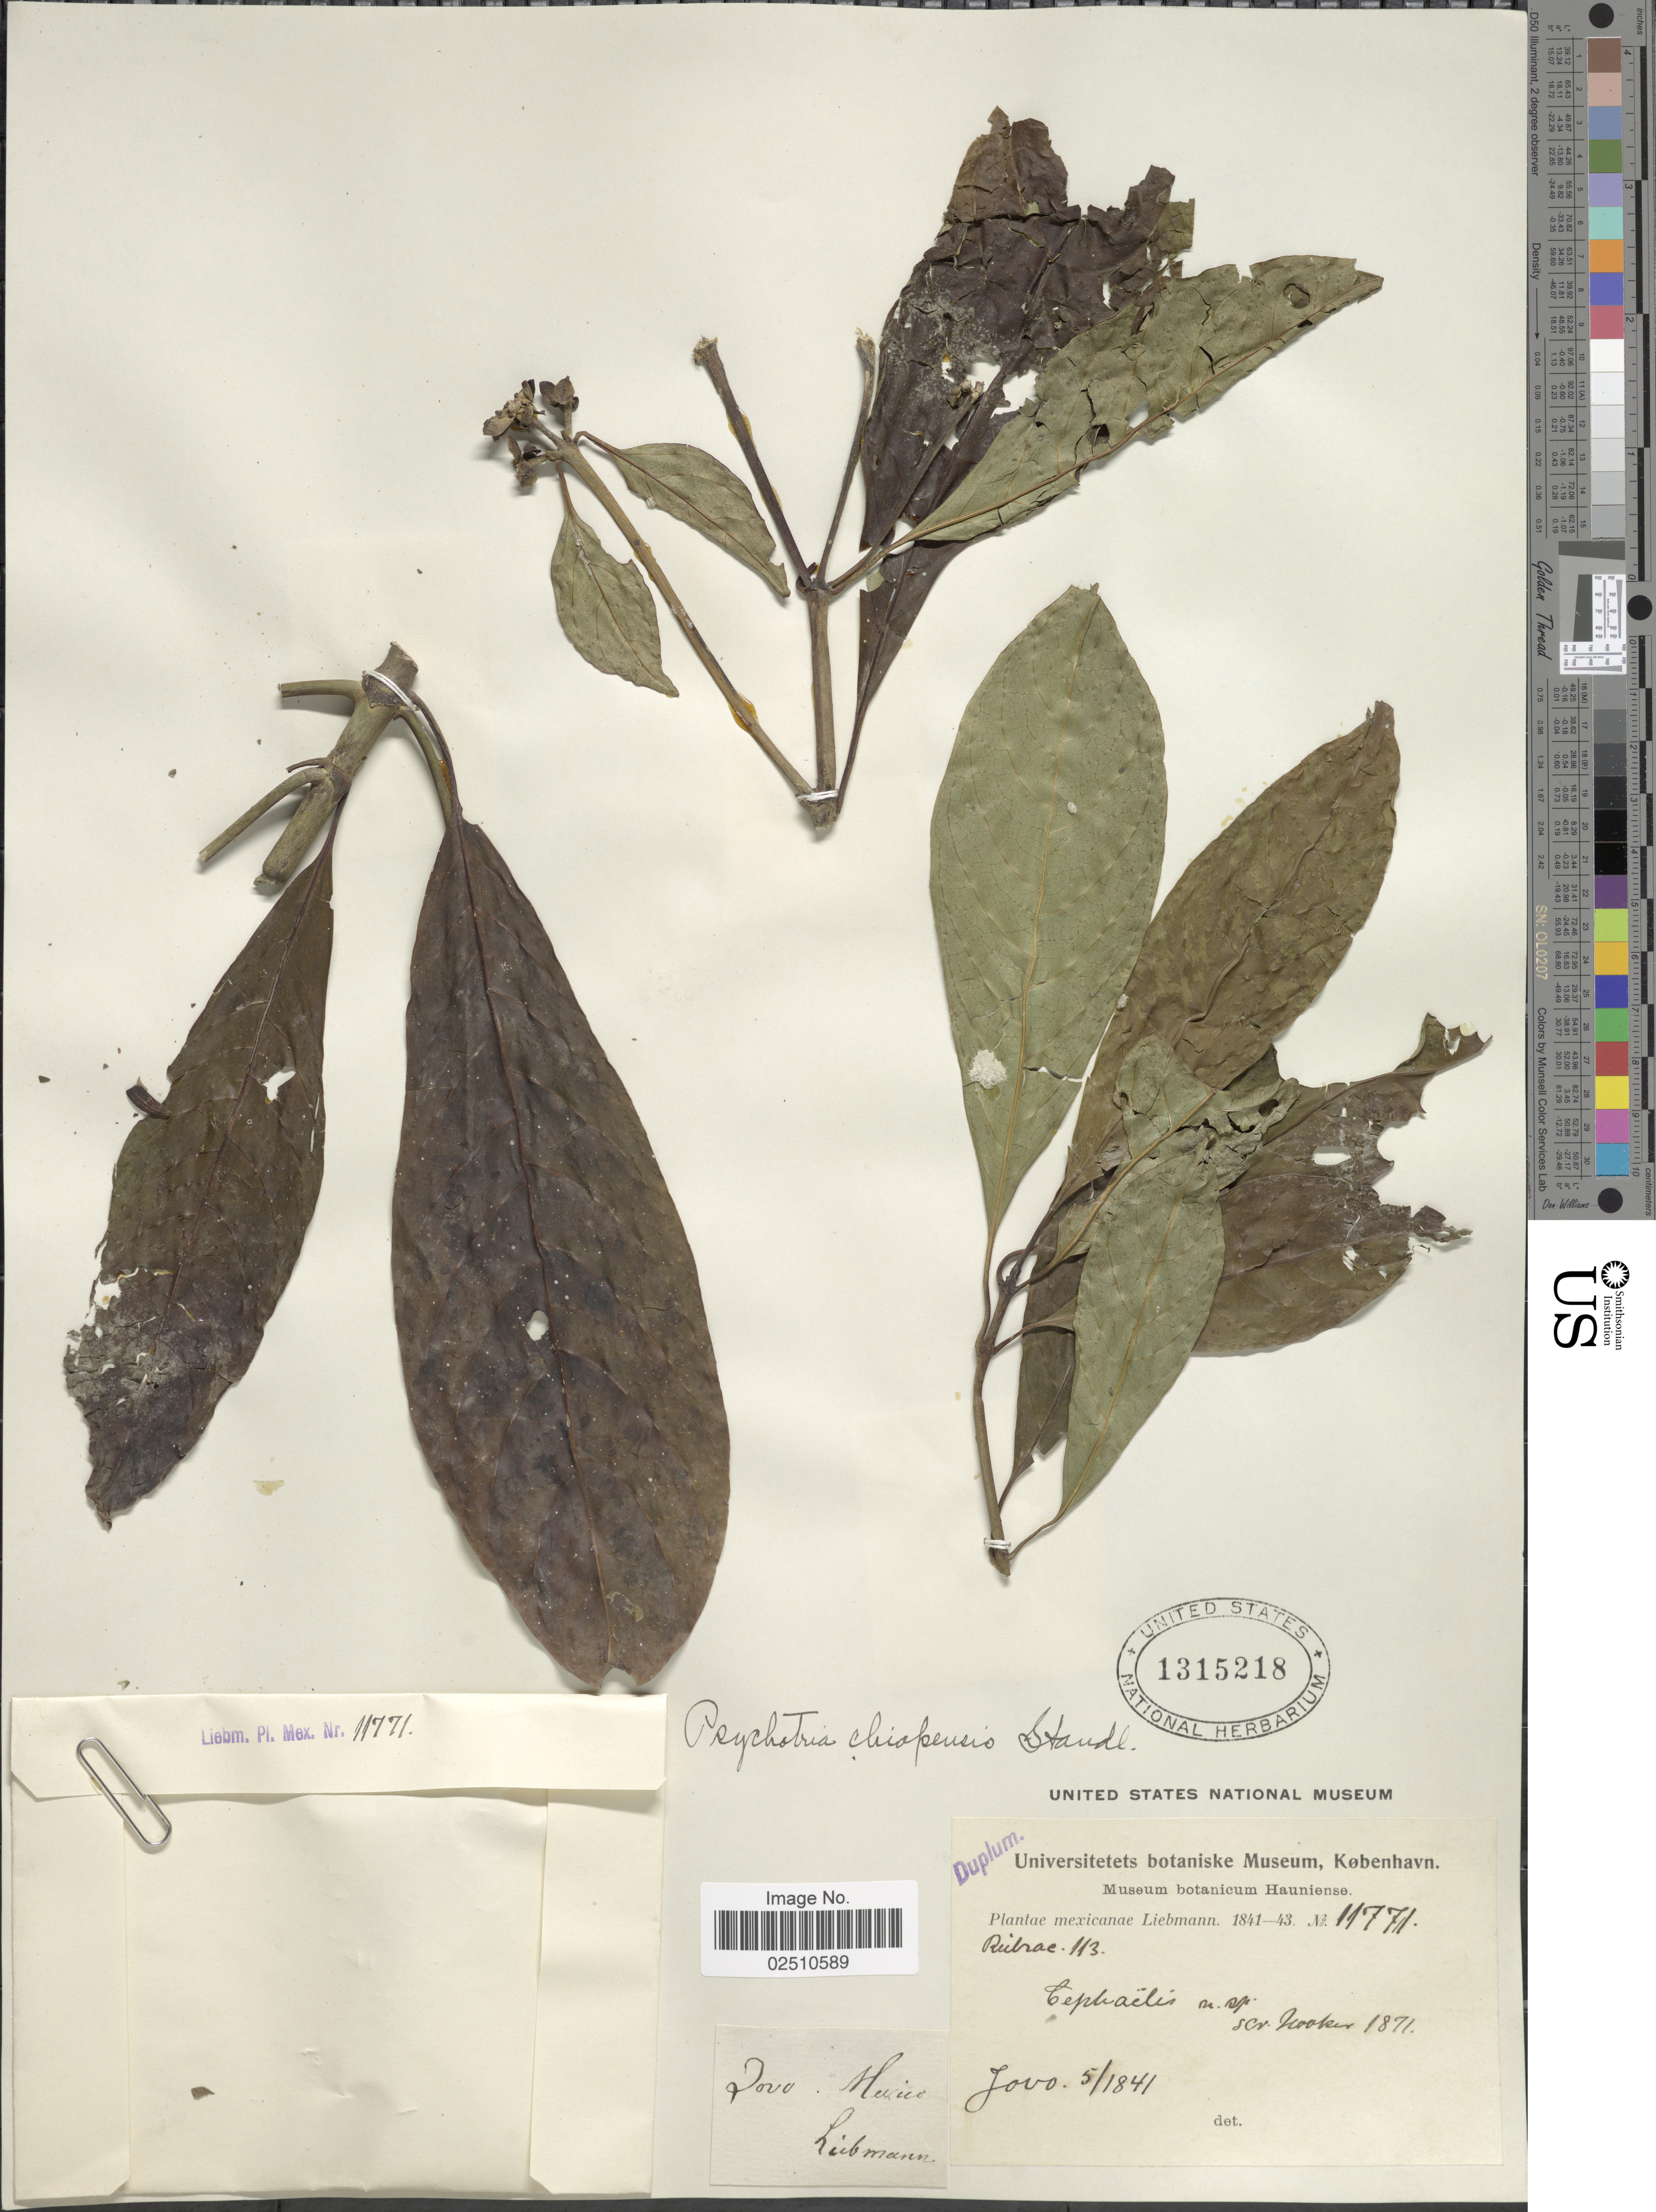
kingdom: Plantae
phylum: Tracheophyta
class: Magnoliopsida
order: Gentianales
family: Rubiaceae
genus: Psychotria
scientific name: Psychotria chiapensis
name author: Standl.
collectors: Liebmann, --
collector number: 11771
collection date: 1841-05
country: Mexico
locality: Jovo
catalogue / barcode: US 1315218